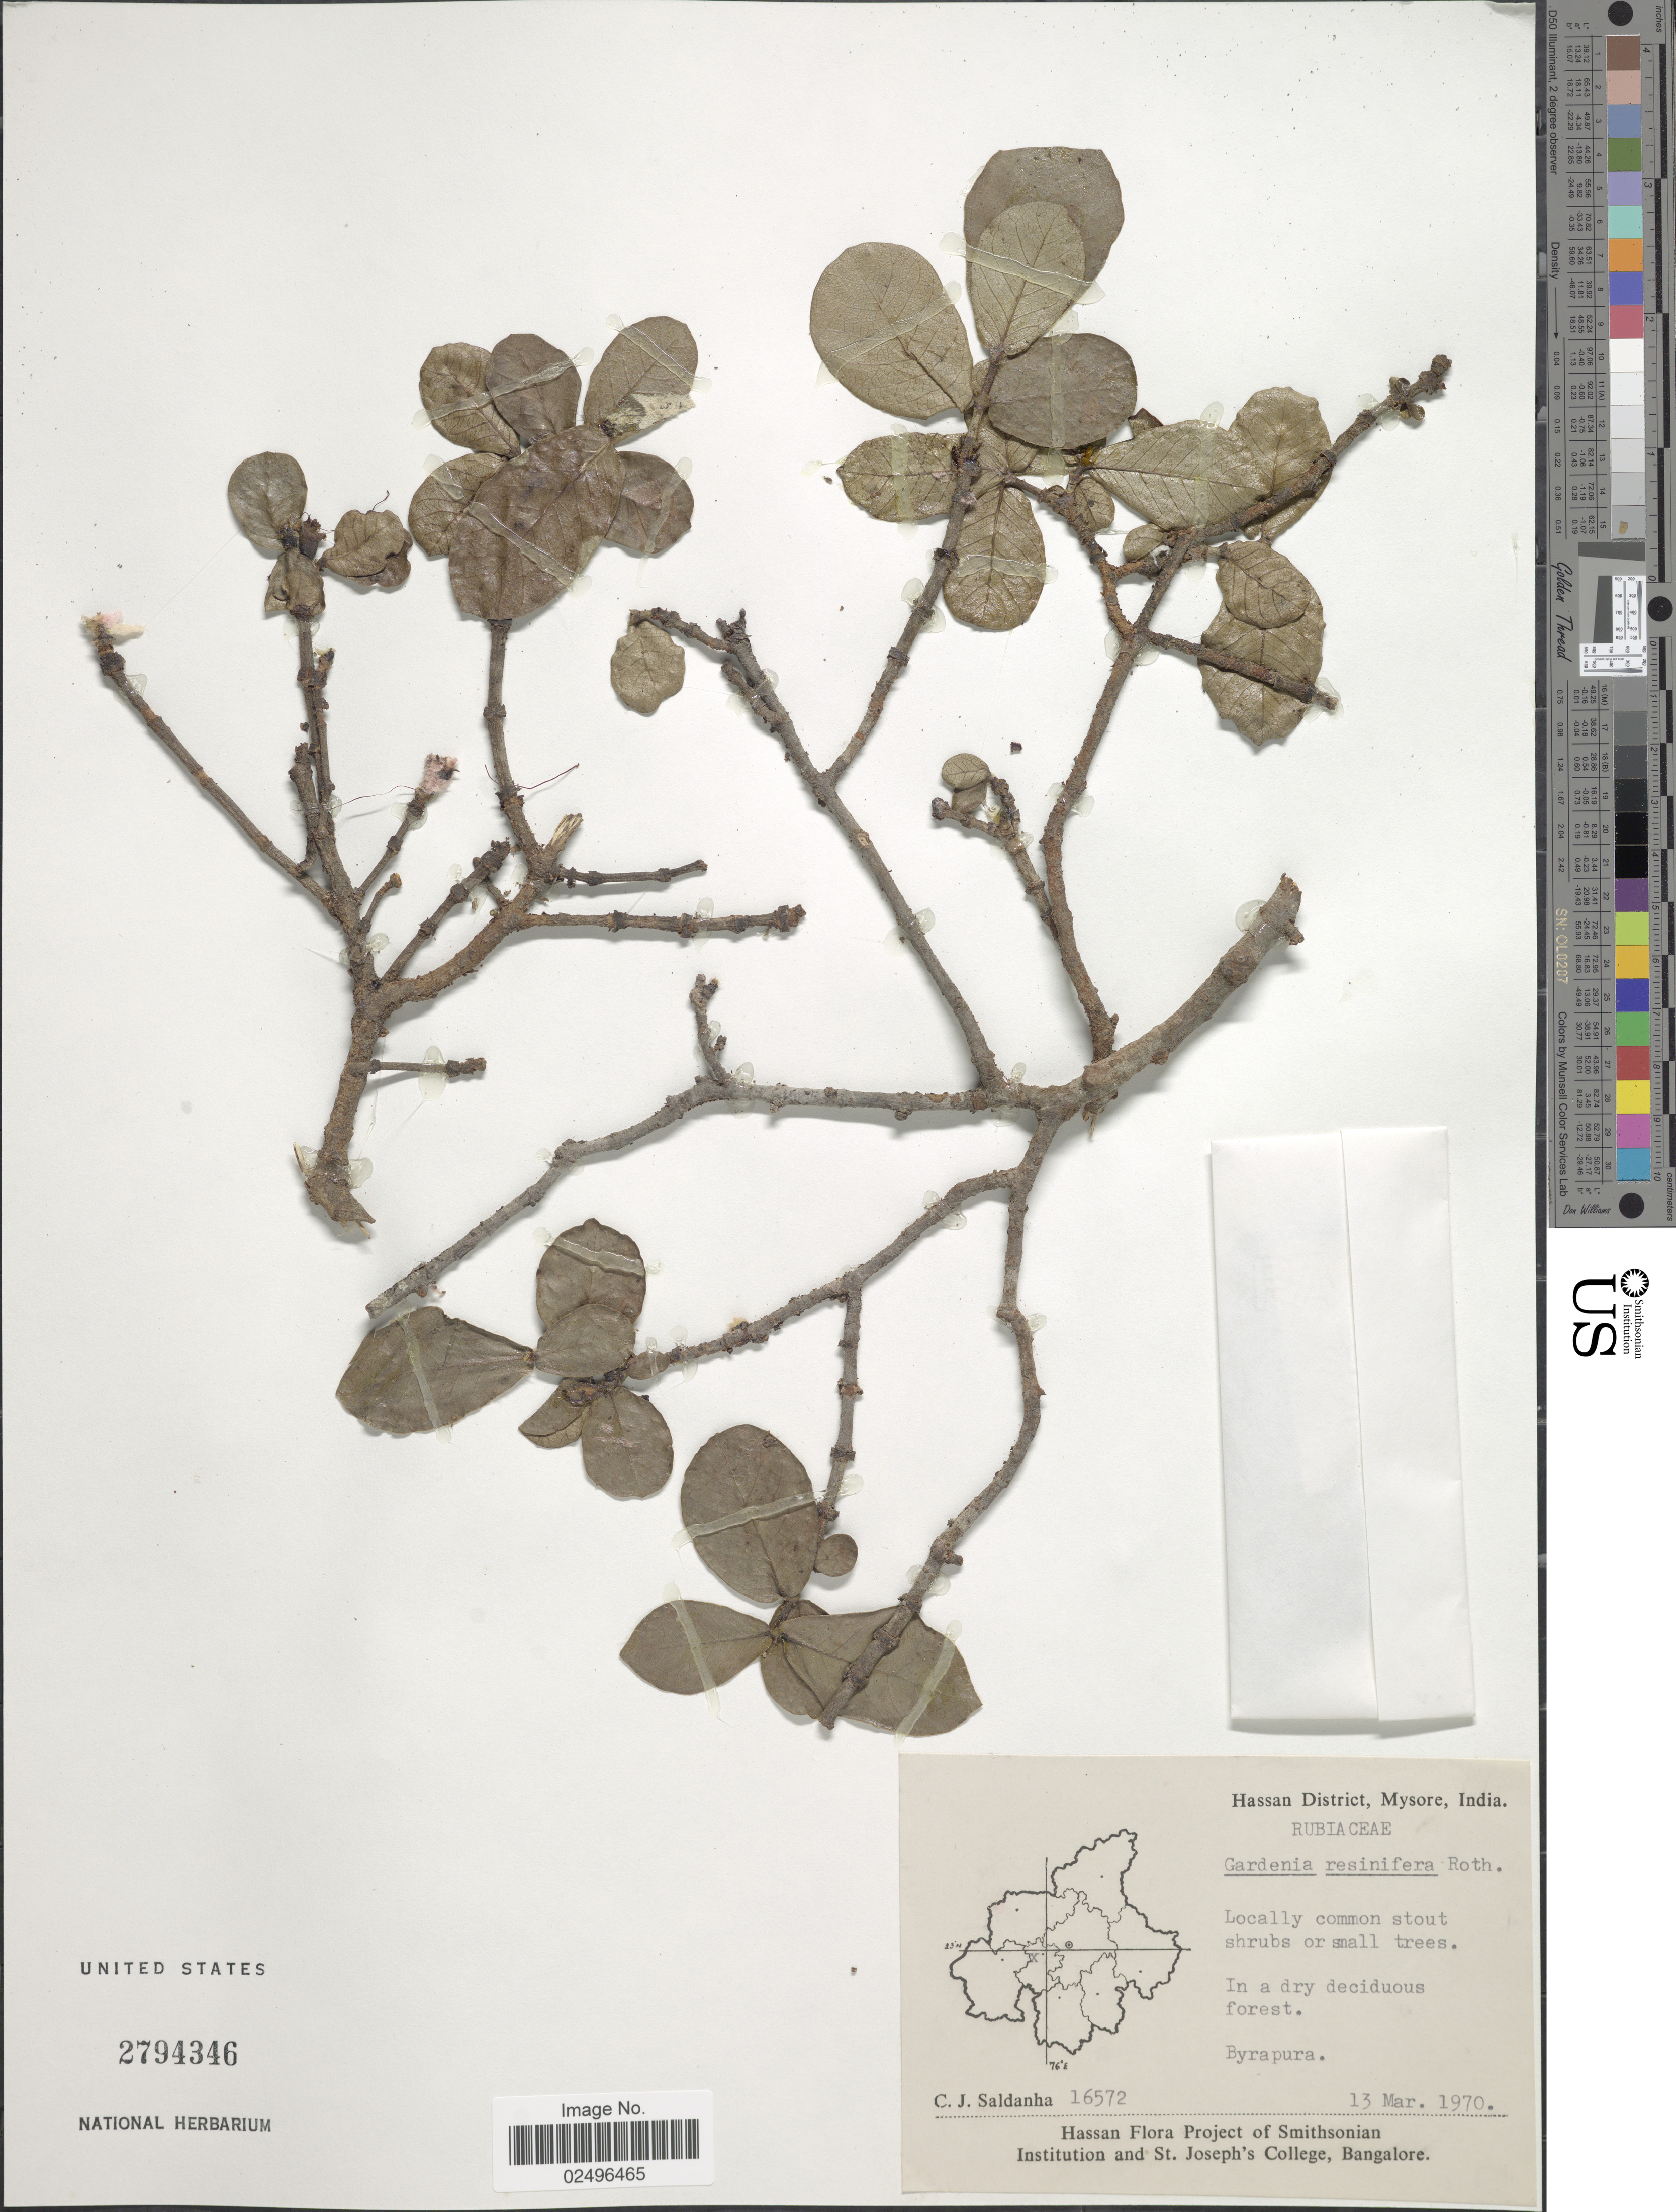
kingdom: Plantae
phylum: Tracheophyta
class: Magnoliopsida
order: Gentianales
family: Rubiaceae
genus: Gardenia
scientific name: Gardenia resinifera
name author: Roth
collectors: C. J. Saldanha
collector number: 16572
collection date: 1970-03-13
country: India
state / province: Karnataka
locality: Hassan District, Mysore, India, Byrapura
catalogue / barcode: US 2794346